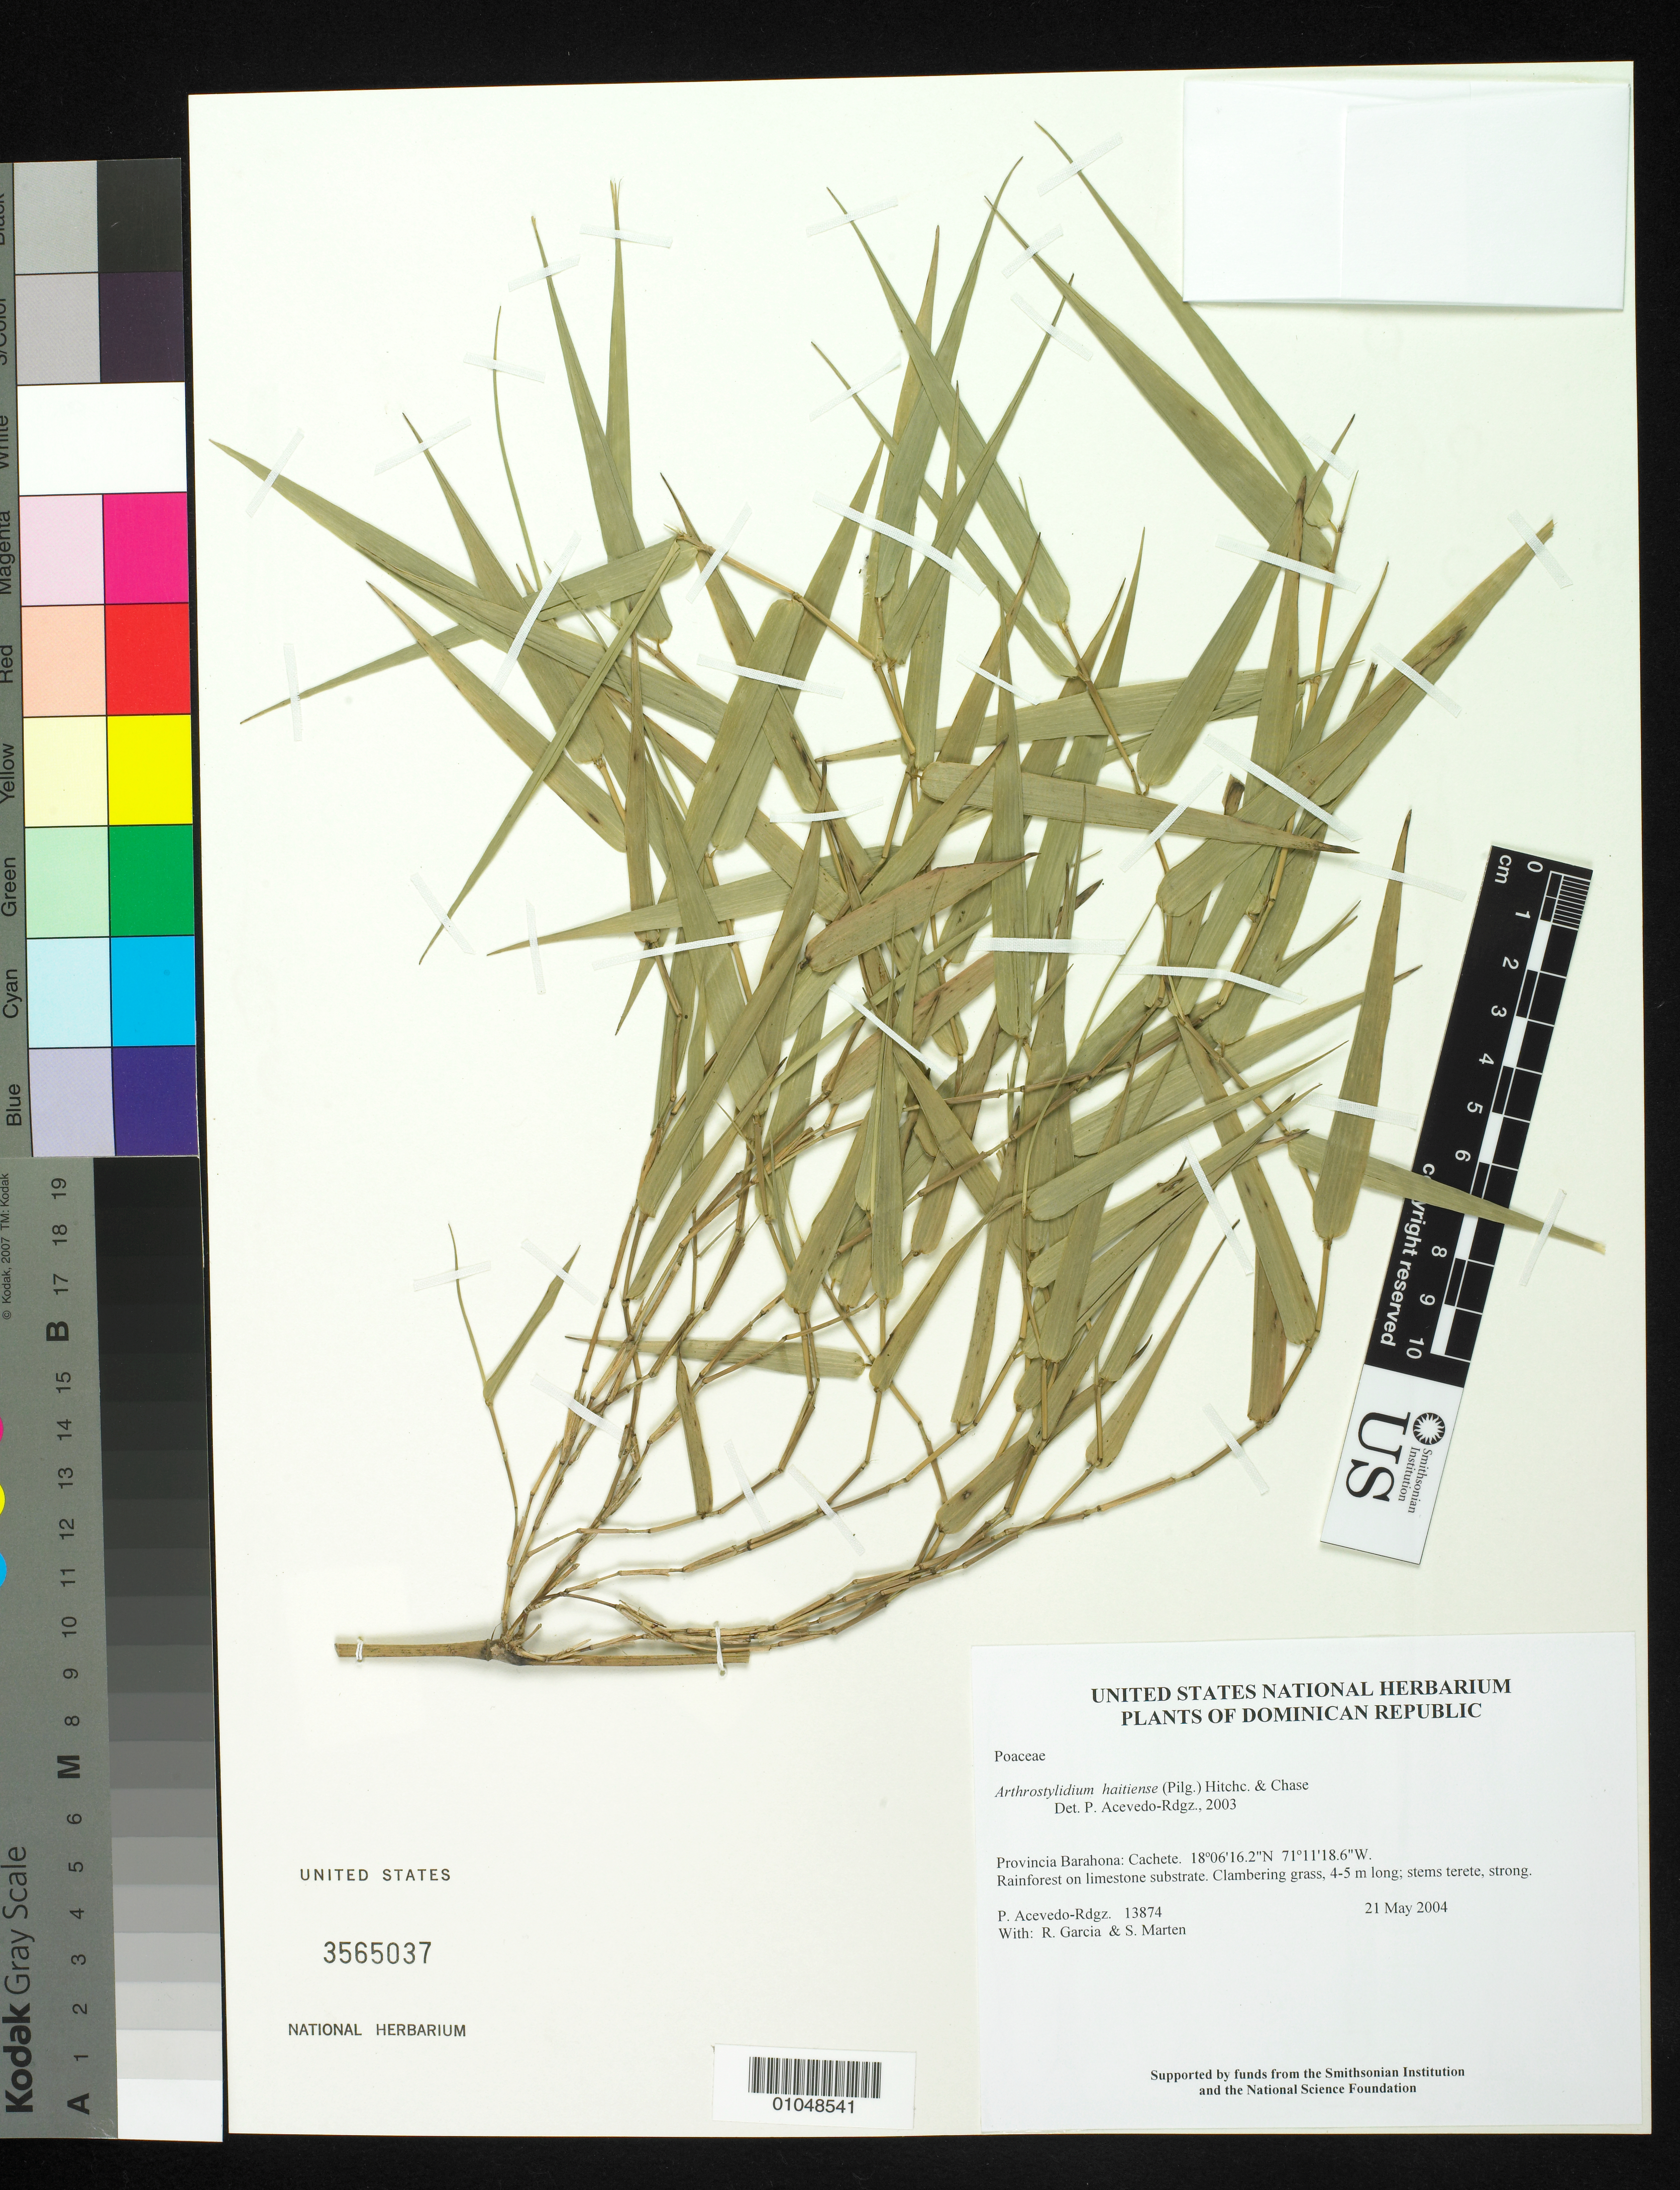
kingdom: Plantae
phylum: Tracheophyta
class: Liliopsida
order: Poales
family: Poaceae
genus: Arthrostylidium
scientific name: Arthrostylidium haitiense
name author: (Pilg.) Hitchc. & Chase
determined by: Acevedo-Rodríguez, P., (BOT), Smithsonian Institution - National Museum of Natural History (UNITED STATES)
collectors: P. Acevedo-Rodr., R. G. García & S. Marten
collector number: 13874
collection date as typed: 21 May 2004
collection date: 2004-05-21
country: Dominican Republic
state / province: Barahona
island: Hispaniola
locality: Cachete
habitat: Rainforest on limestone substrate.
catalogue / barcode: US 3565037